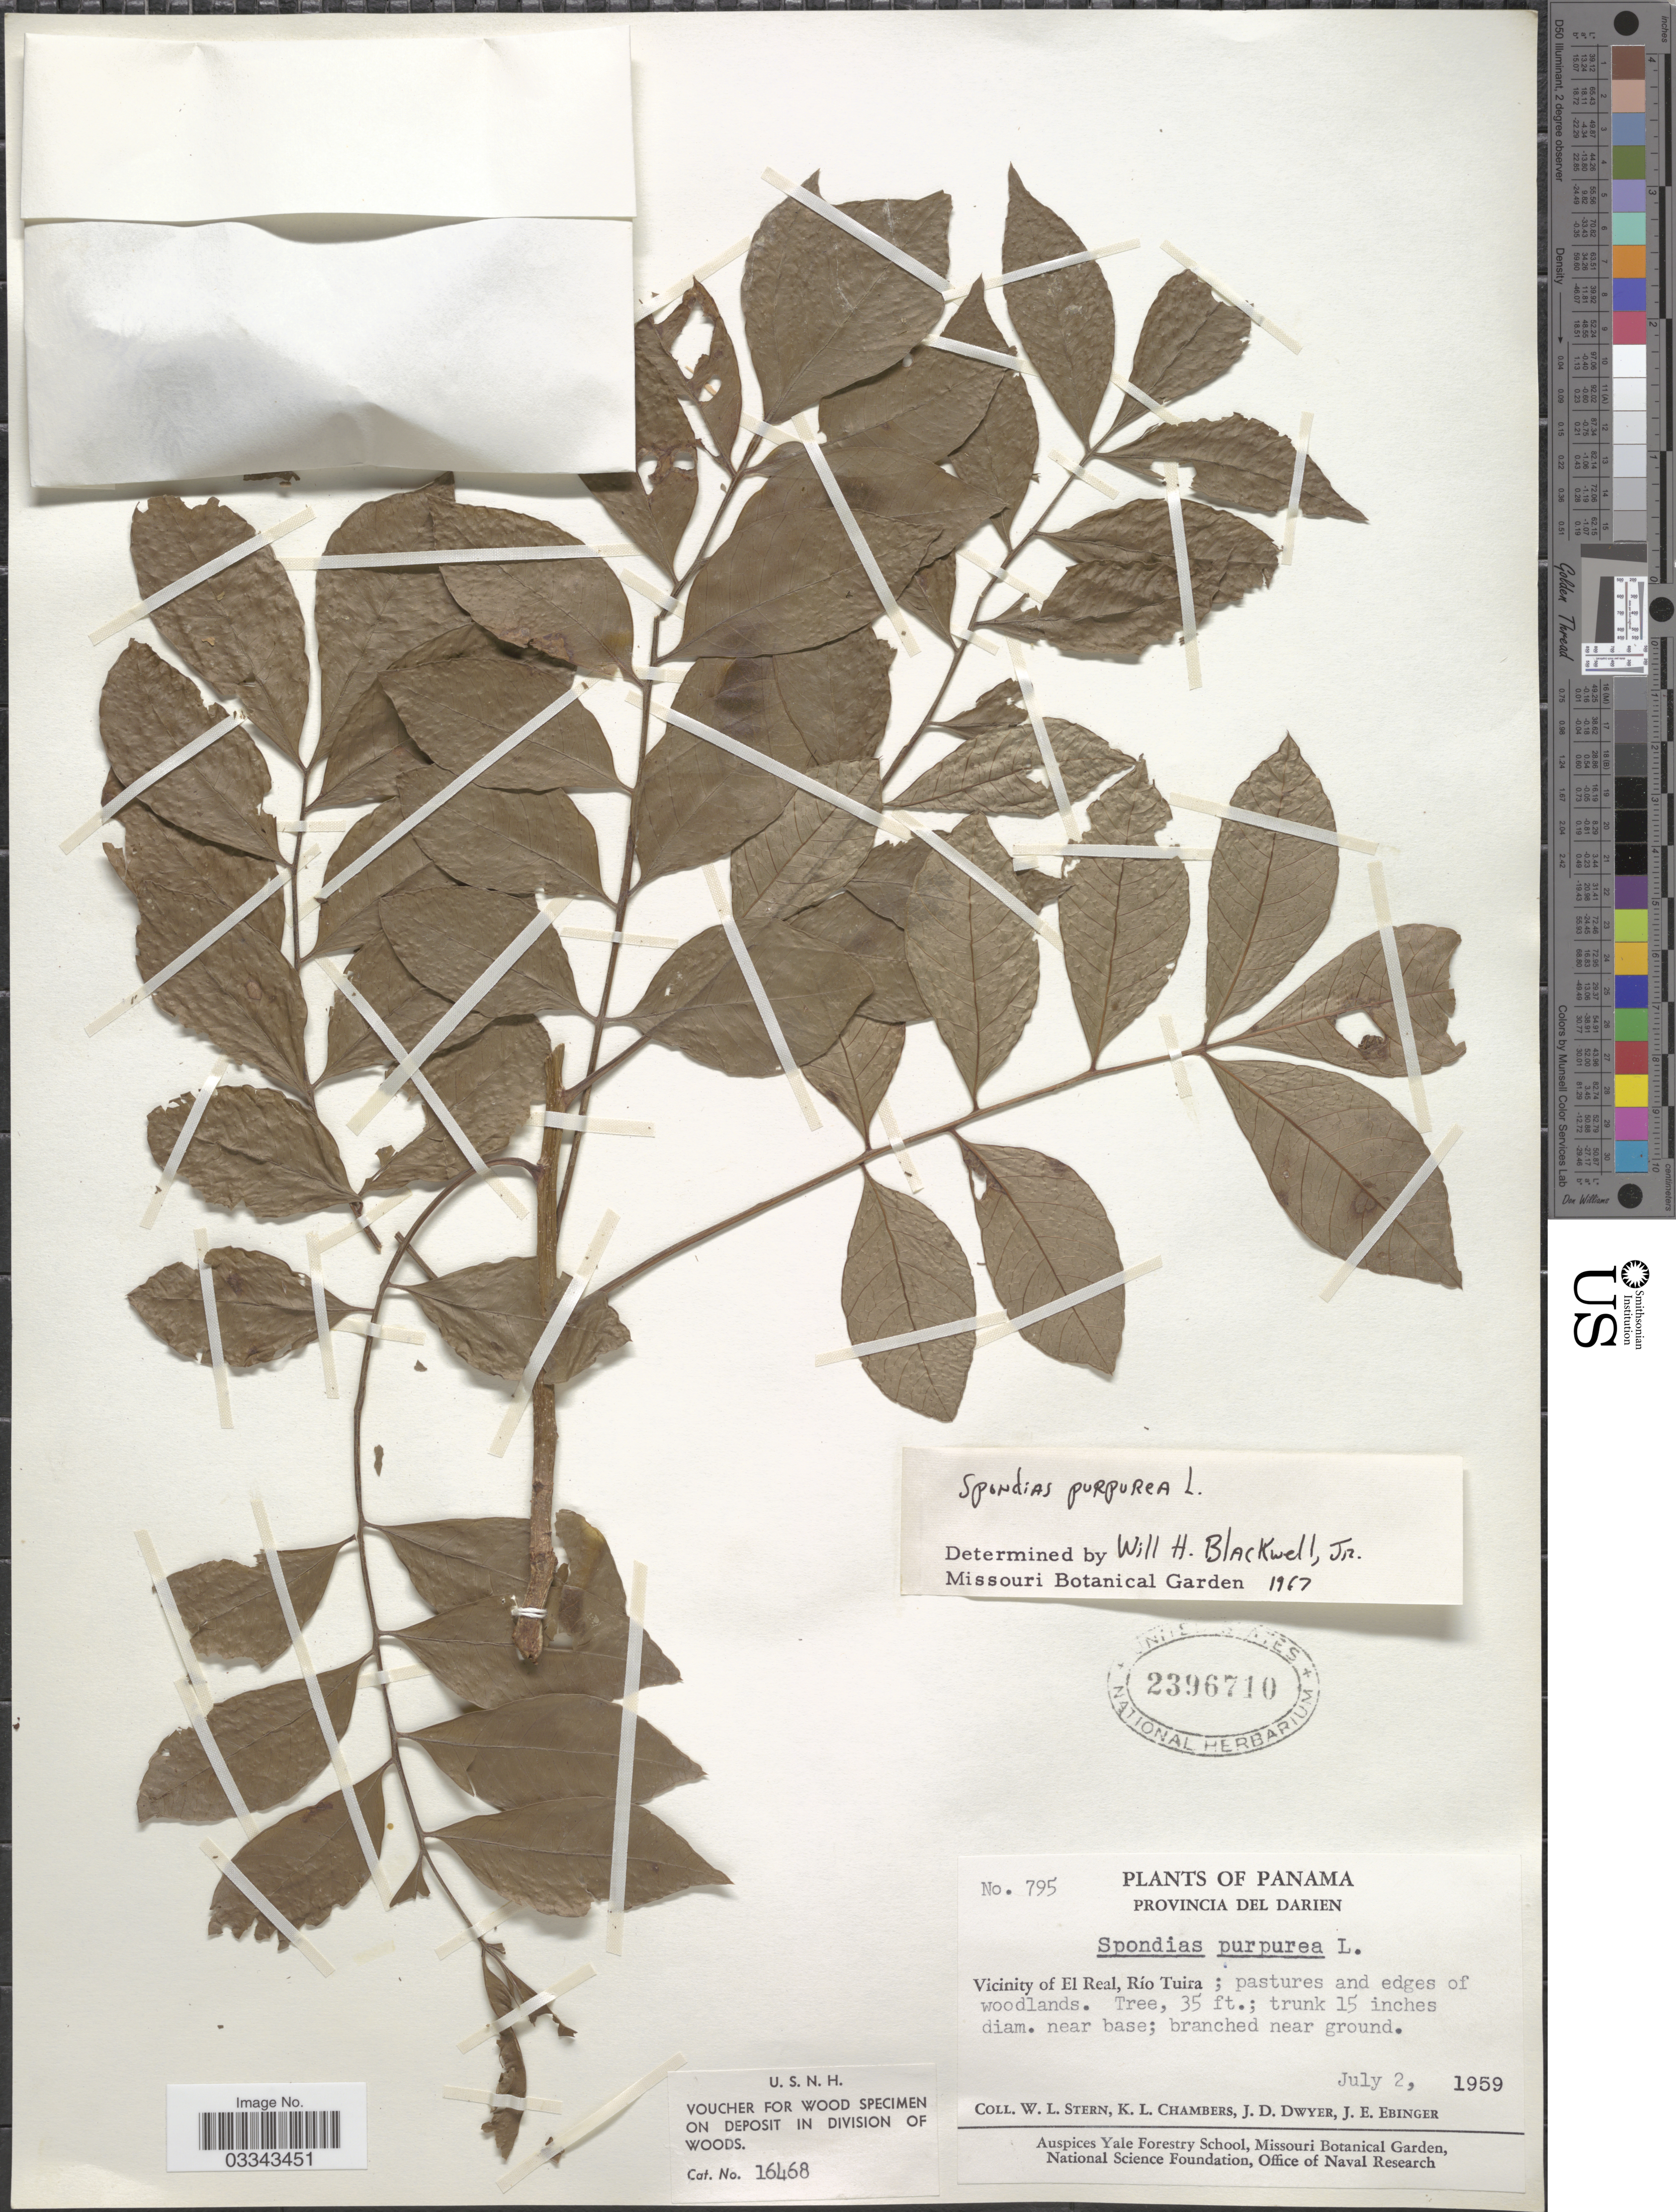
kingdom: Plantae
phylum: Tracheophyta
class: Magnoliopsida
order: Sapindales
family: Anacardiaceae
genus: Spondias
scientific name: Spondias purpurea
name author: L.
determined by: Mitchell, John D.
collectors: W. L. Stern, K. Chambers, J. D. Dwyer & J. Ebinger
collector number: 795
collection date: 1959-07-02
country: Panama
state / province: Darién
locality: Vicinity of El Real, Río Tuira.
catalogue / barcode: US 2396710